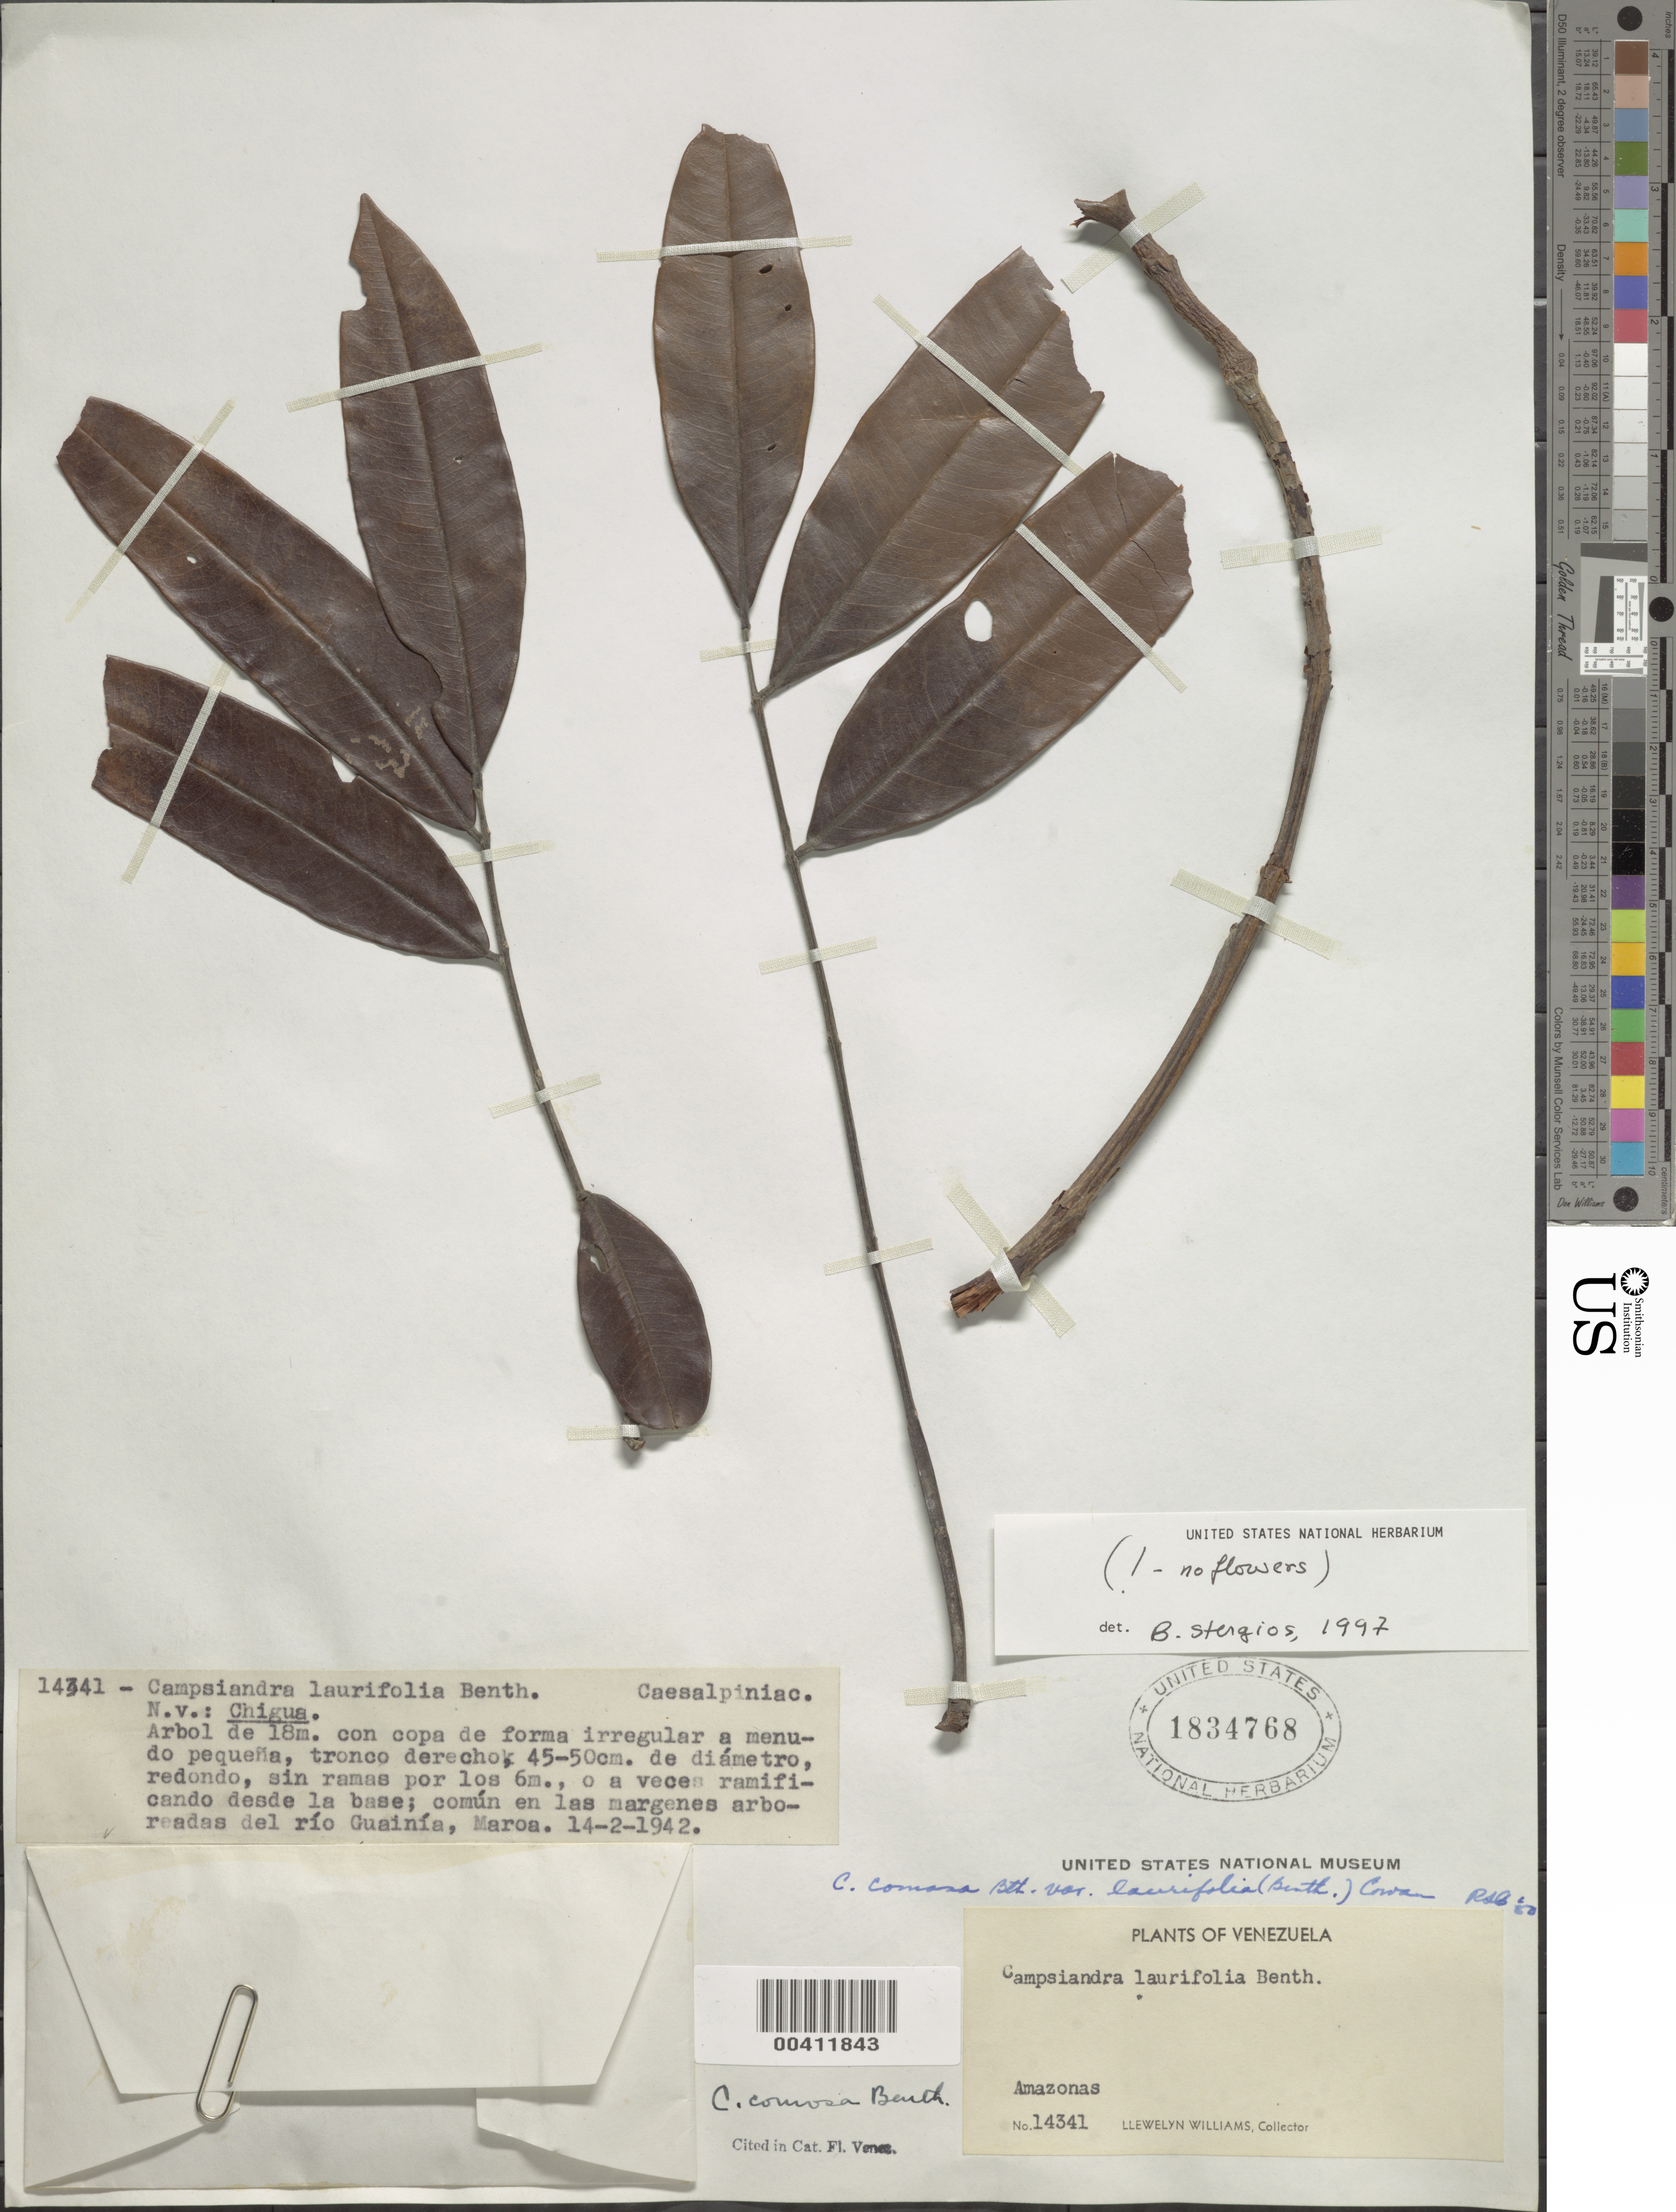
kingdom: Plantae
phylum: Tracheophyta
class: Magnoliopsida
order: Fabales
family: Fabaceae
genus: Campsiandra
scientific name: Campsiandra laurifolia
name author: Benth.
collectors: Ll. Williams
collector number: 14341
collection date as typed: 14 Feb 1942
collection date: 1942-02-14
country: Venezuela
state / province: Amazonas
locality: Rio guainia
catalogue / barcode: US 1834768